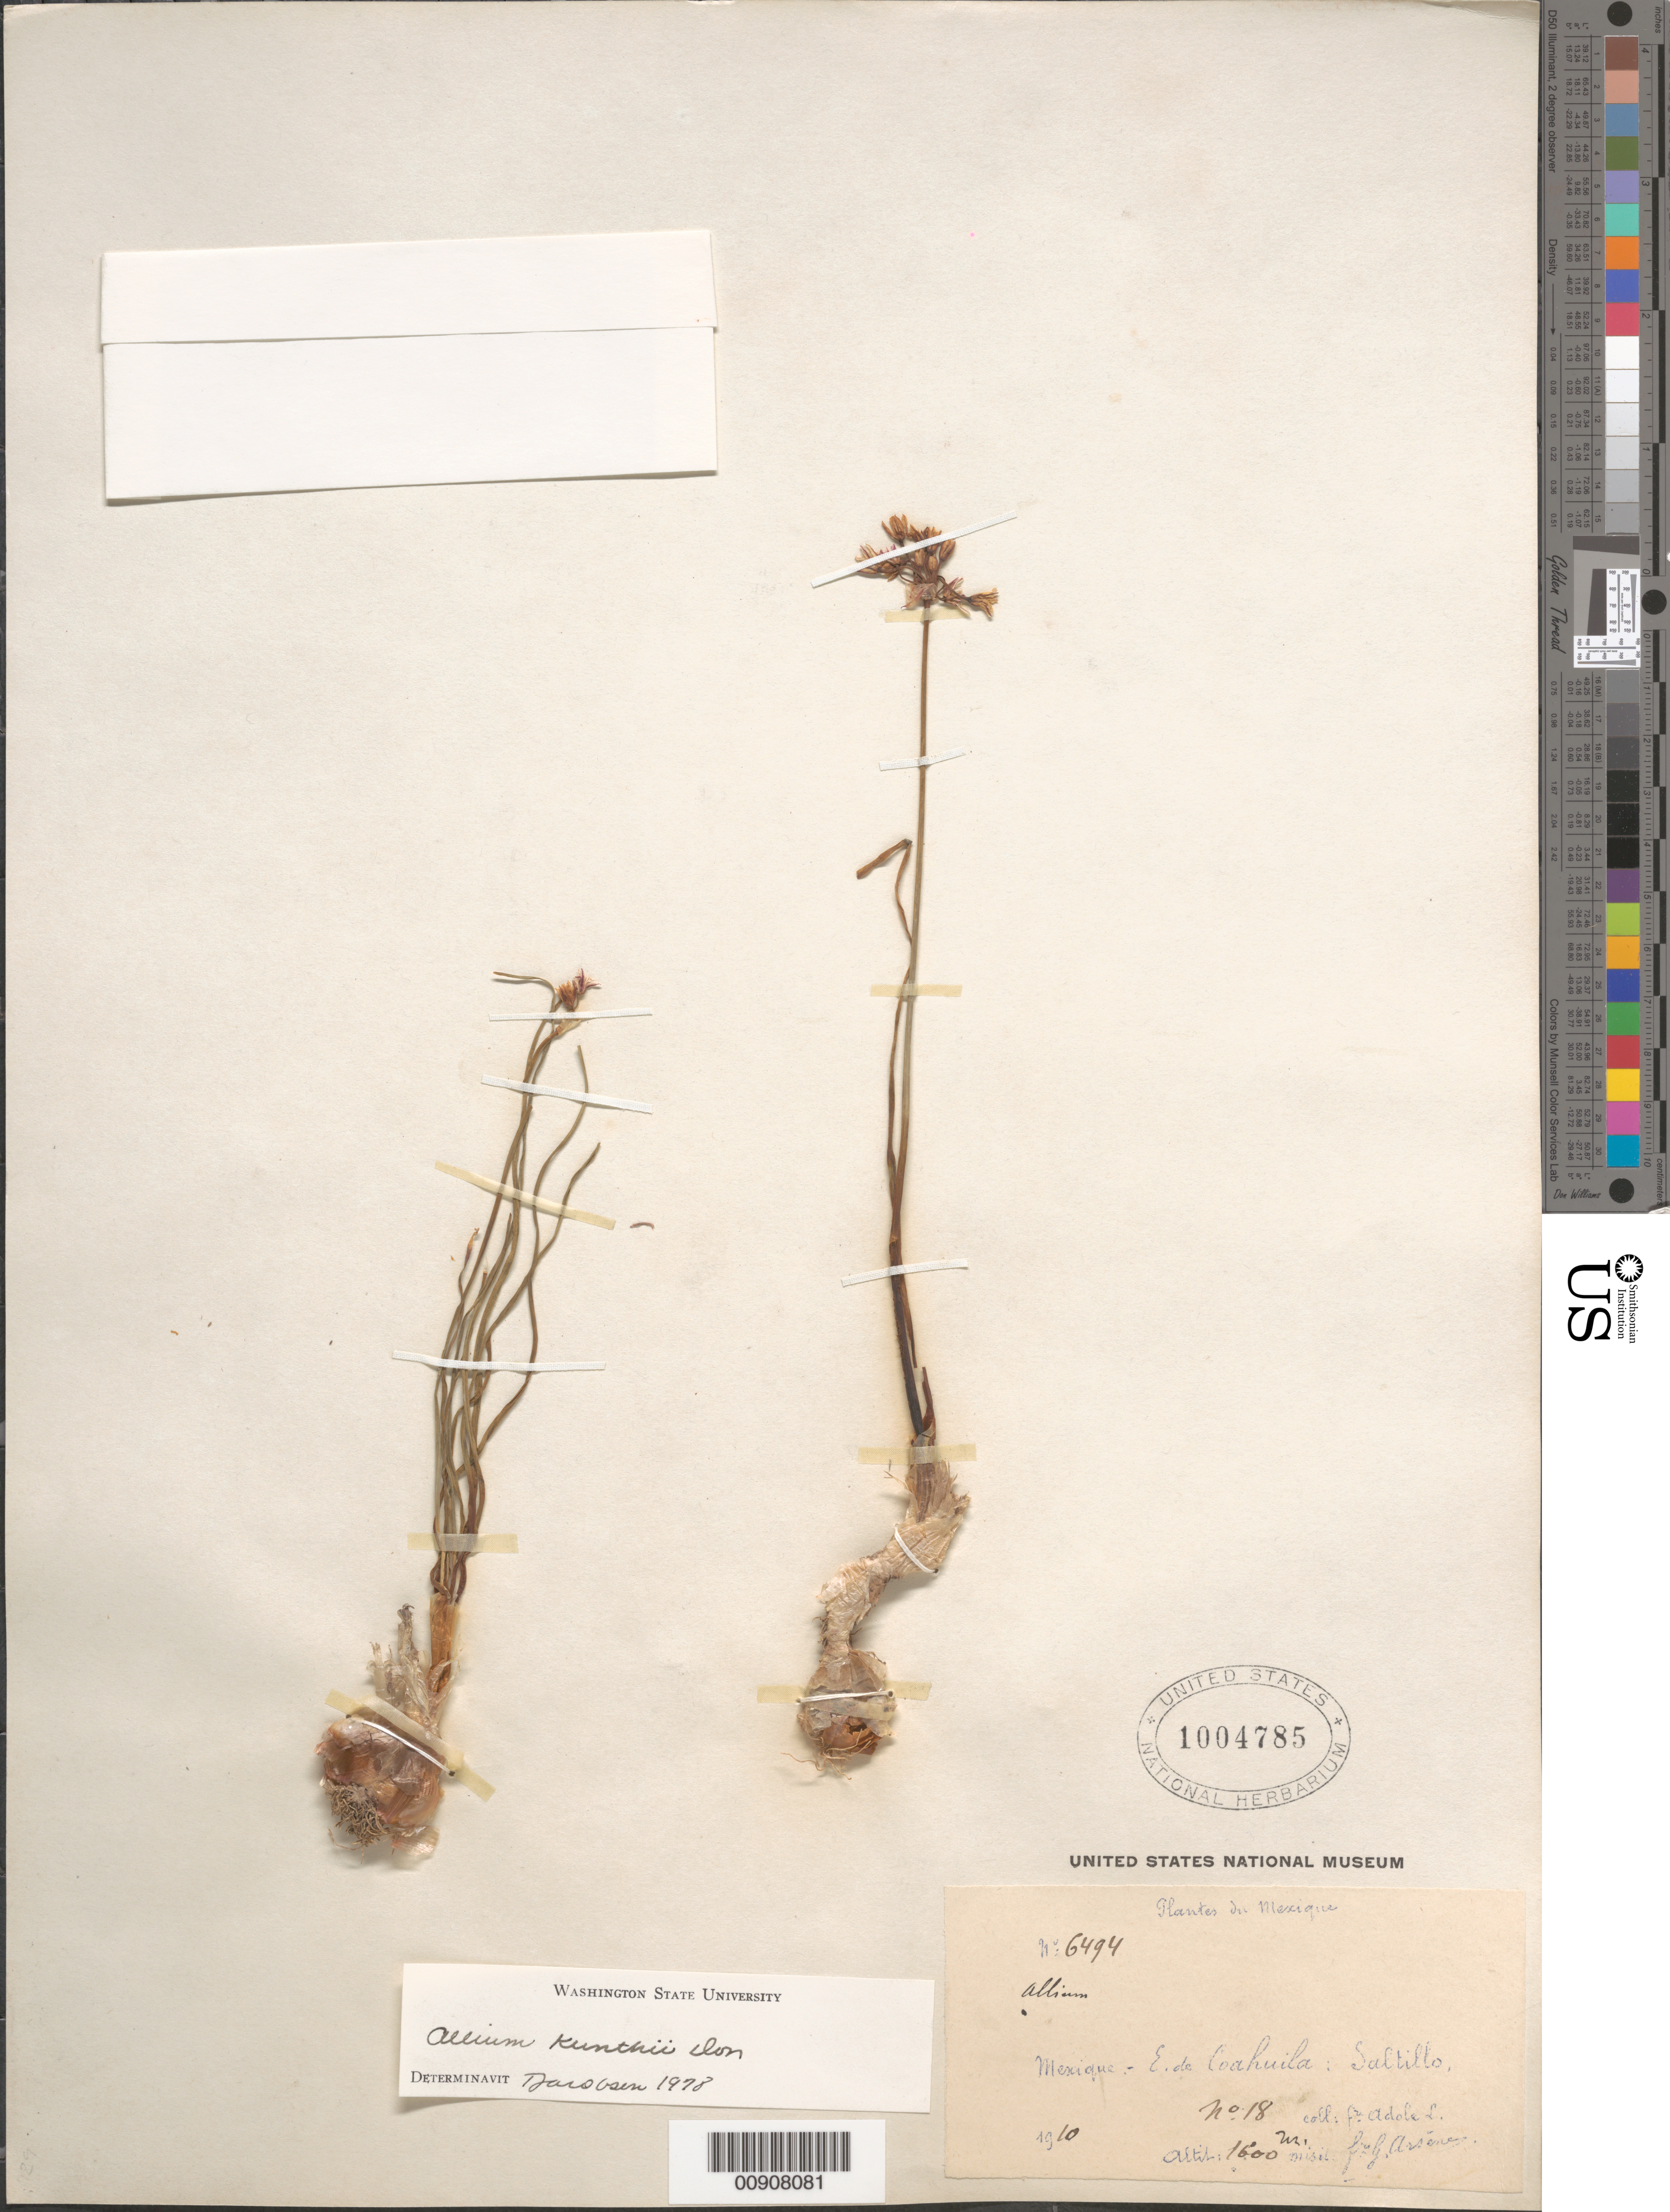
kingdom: Plantae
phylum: Tracheophyta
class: Liliopsida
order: Asparagales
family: Amaryllidaceae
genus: Allium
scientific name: Allium kunthii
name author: G. Don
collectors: Bro. Adole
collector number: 18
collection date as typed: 1910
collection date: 1910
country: Mexico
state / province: Coahuila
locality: E. de Coahuila: Saltillo.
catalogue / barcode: US 1004785